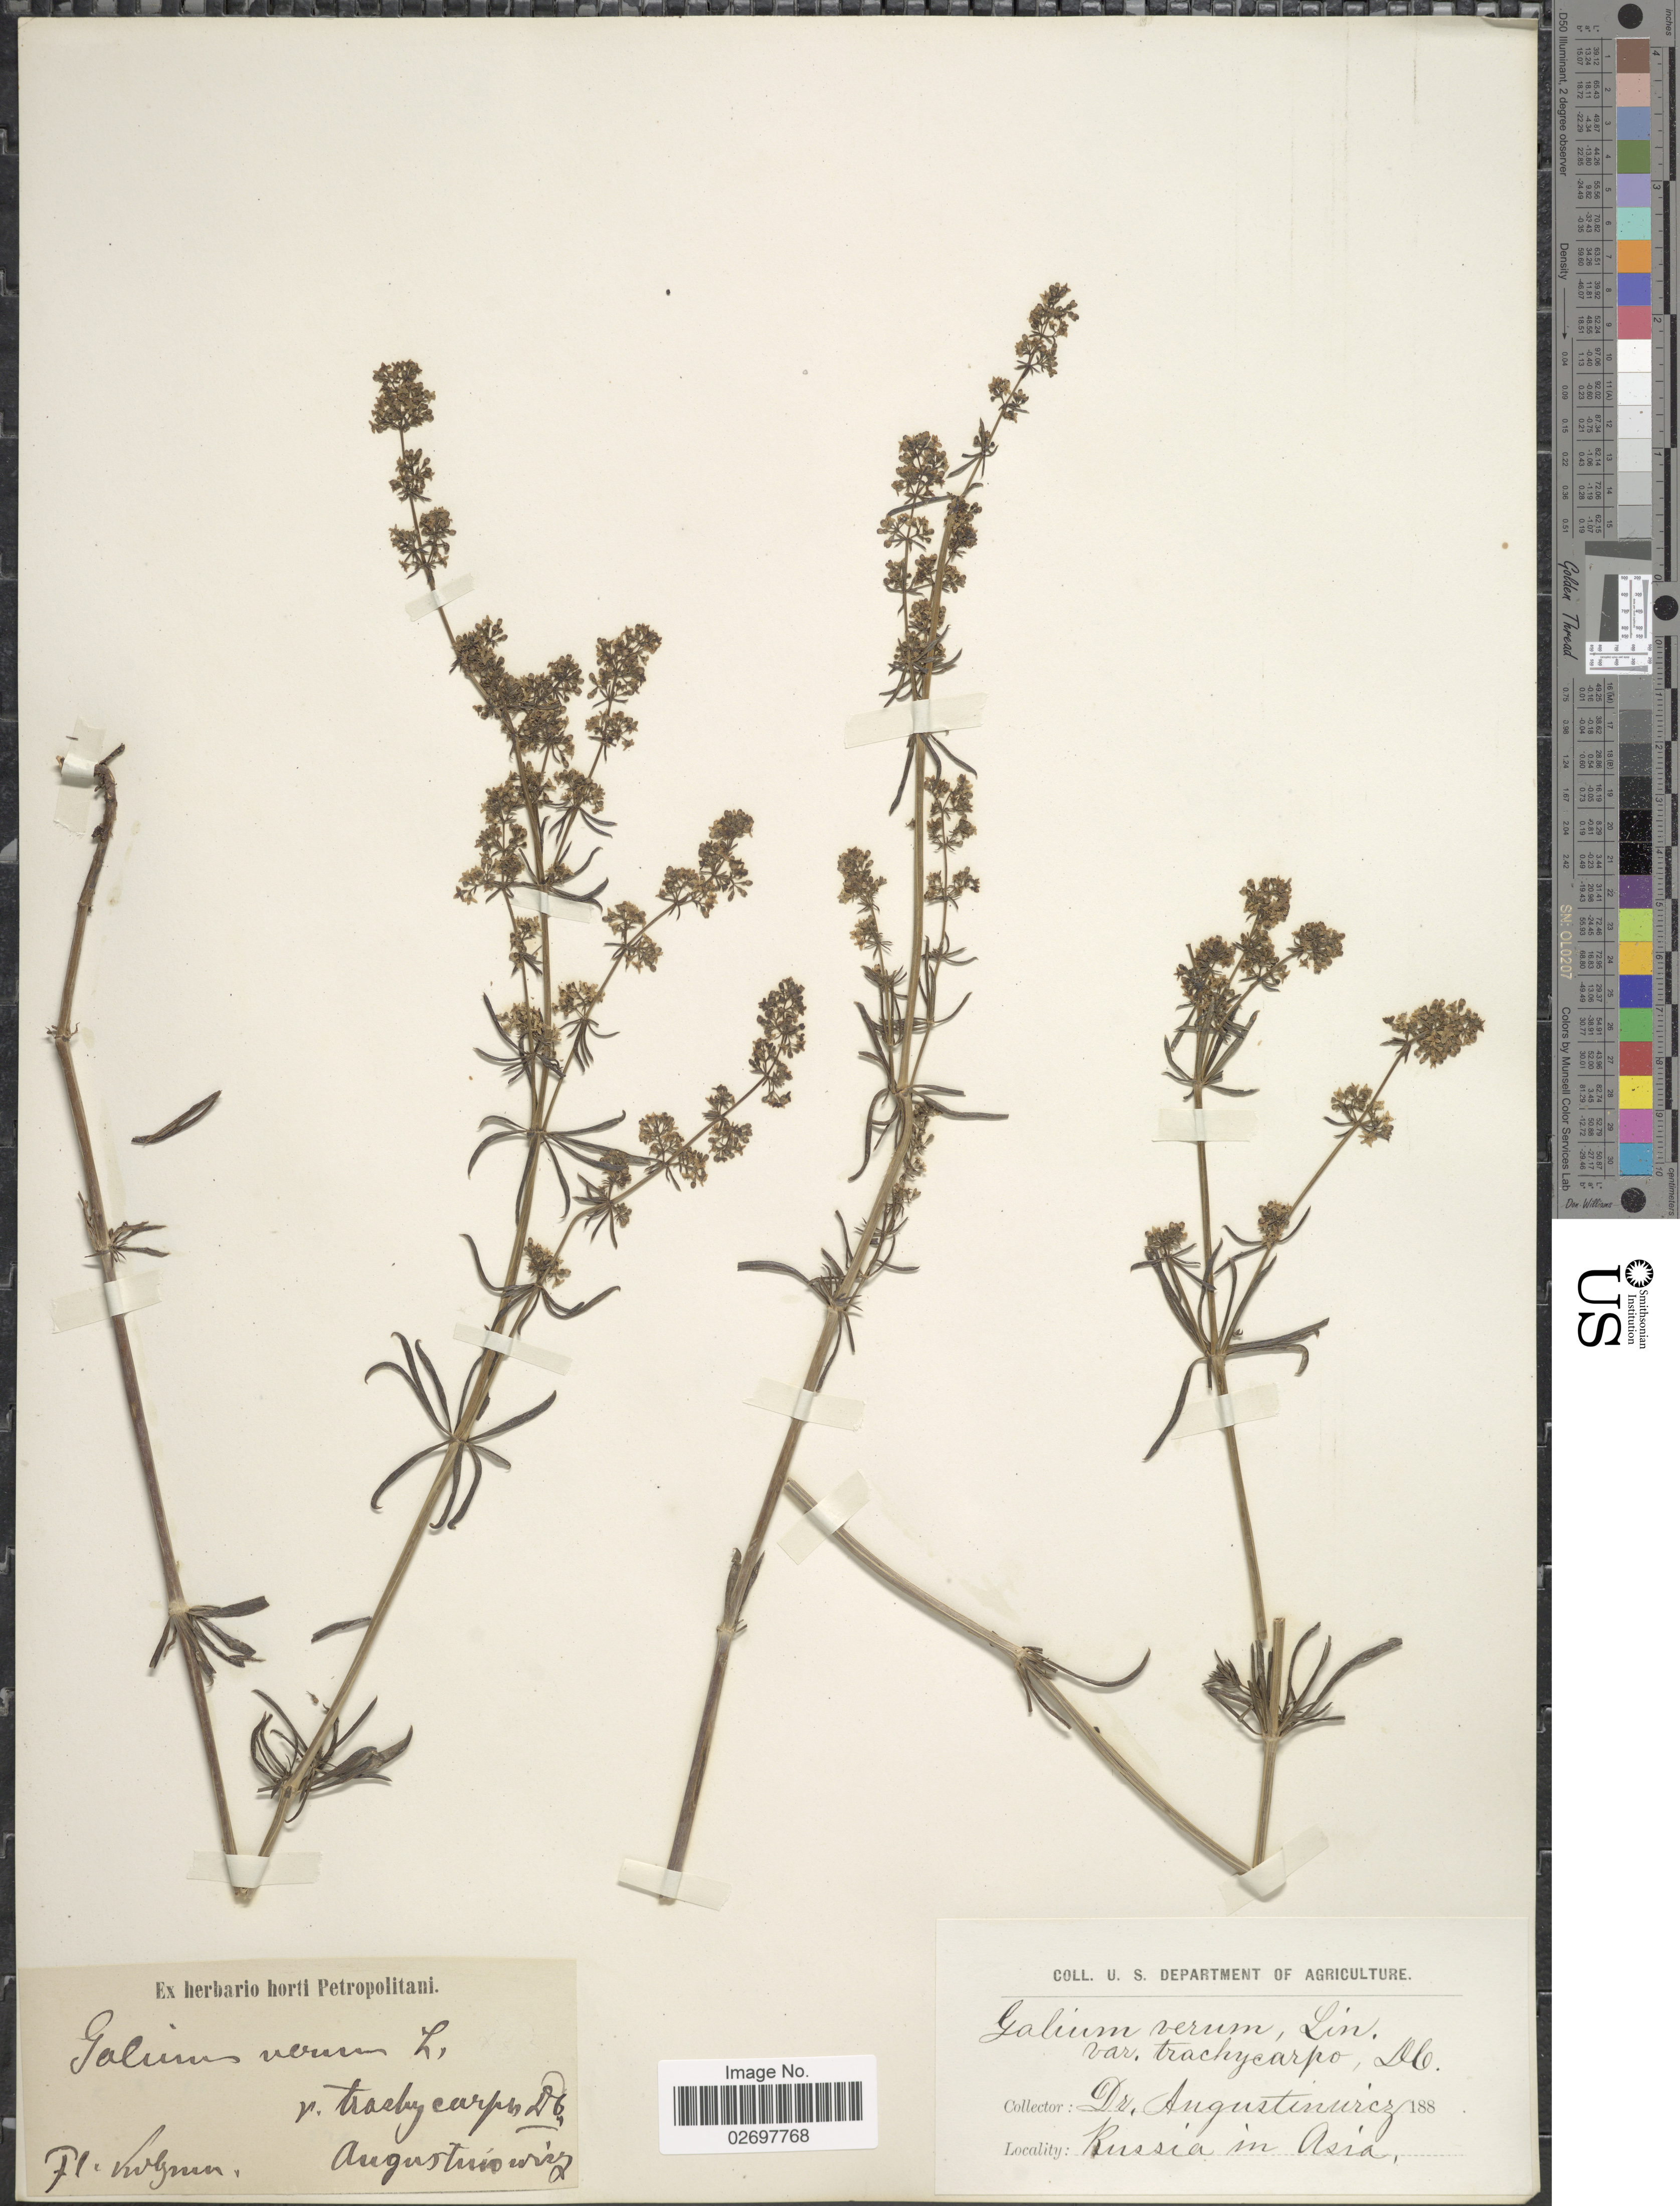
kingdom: Plantae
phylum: Tracheophyta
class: Magnoliopsida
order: Gentianales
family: Rubiaceae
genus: Galium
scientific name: Galium verum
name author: L.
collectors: Augustinowicz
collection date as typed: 188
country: Russian Federation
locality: Russia in Asia